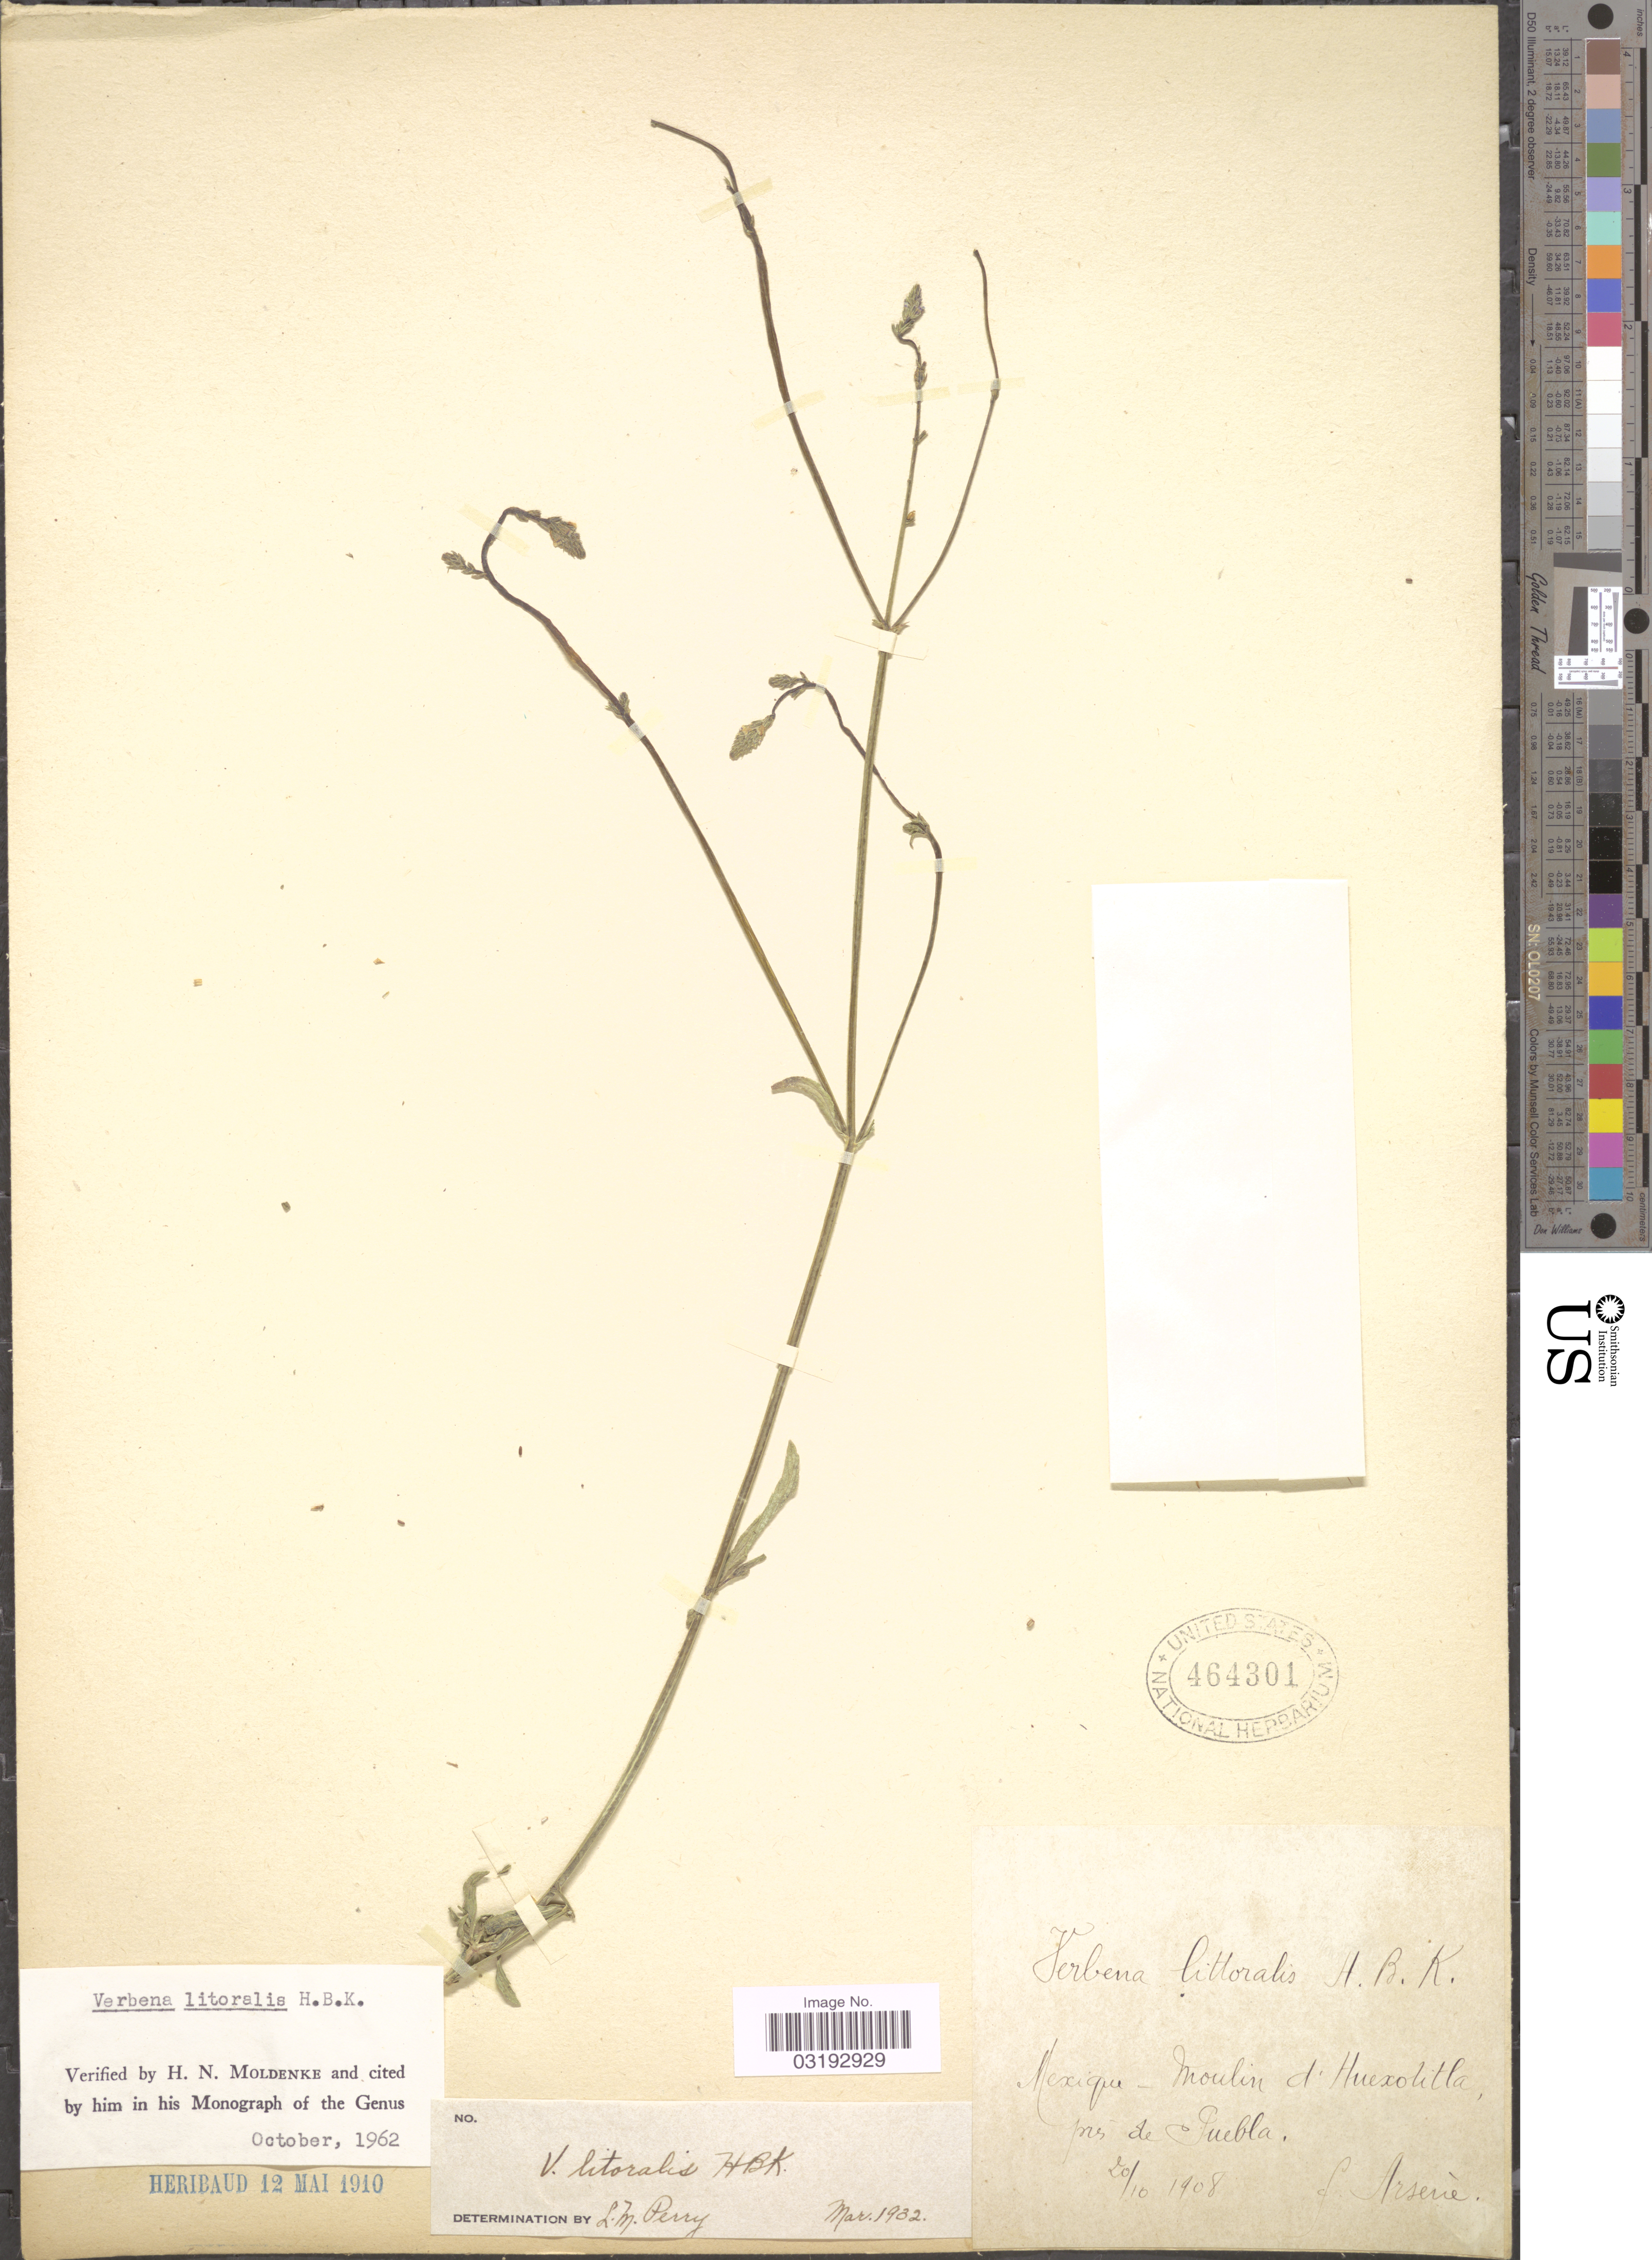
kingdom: Plantae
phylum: Tracheophyta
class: Magnoliopsida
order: Lamiales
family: Verbenaceae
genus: Verbena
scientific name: Verbena litoralis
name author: Kunth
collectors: F. Arsène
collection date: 1908-10-20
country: Mexico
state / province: Puebla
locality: Moulin d'Huexotitla, pres de Puebla.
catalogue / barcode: US 464301